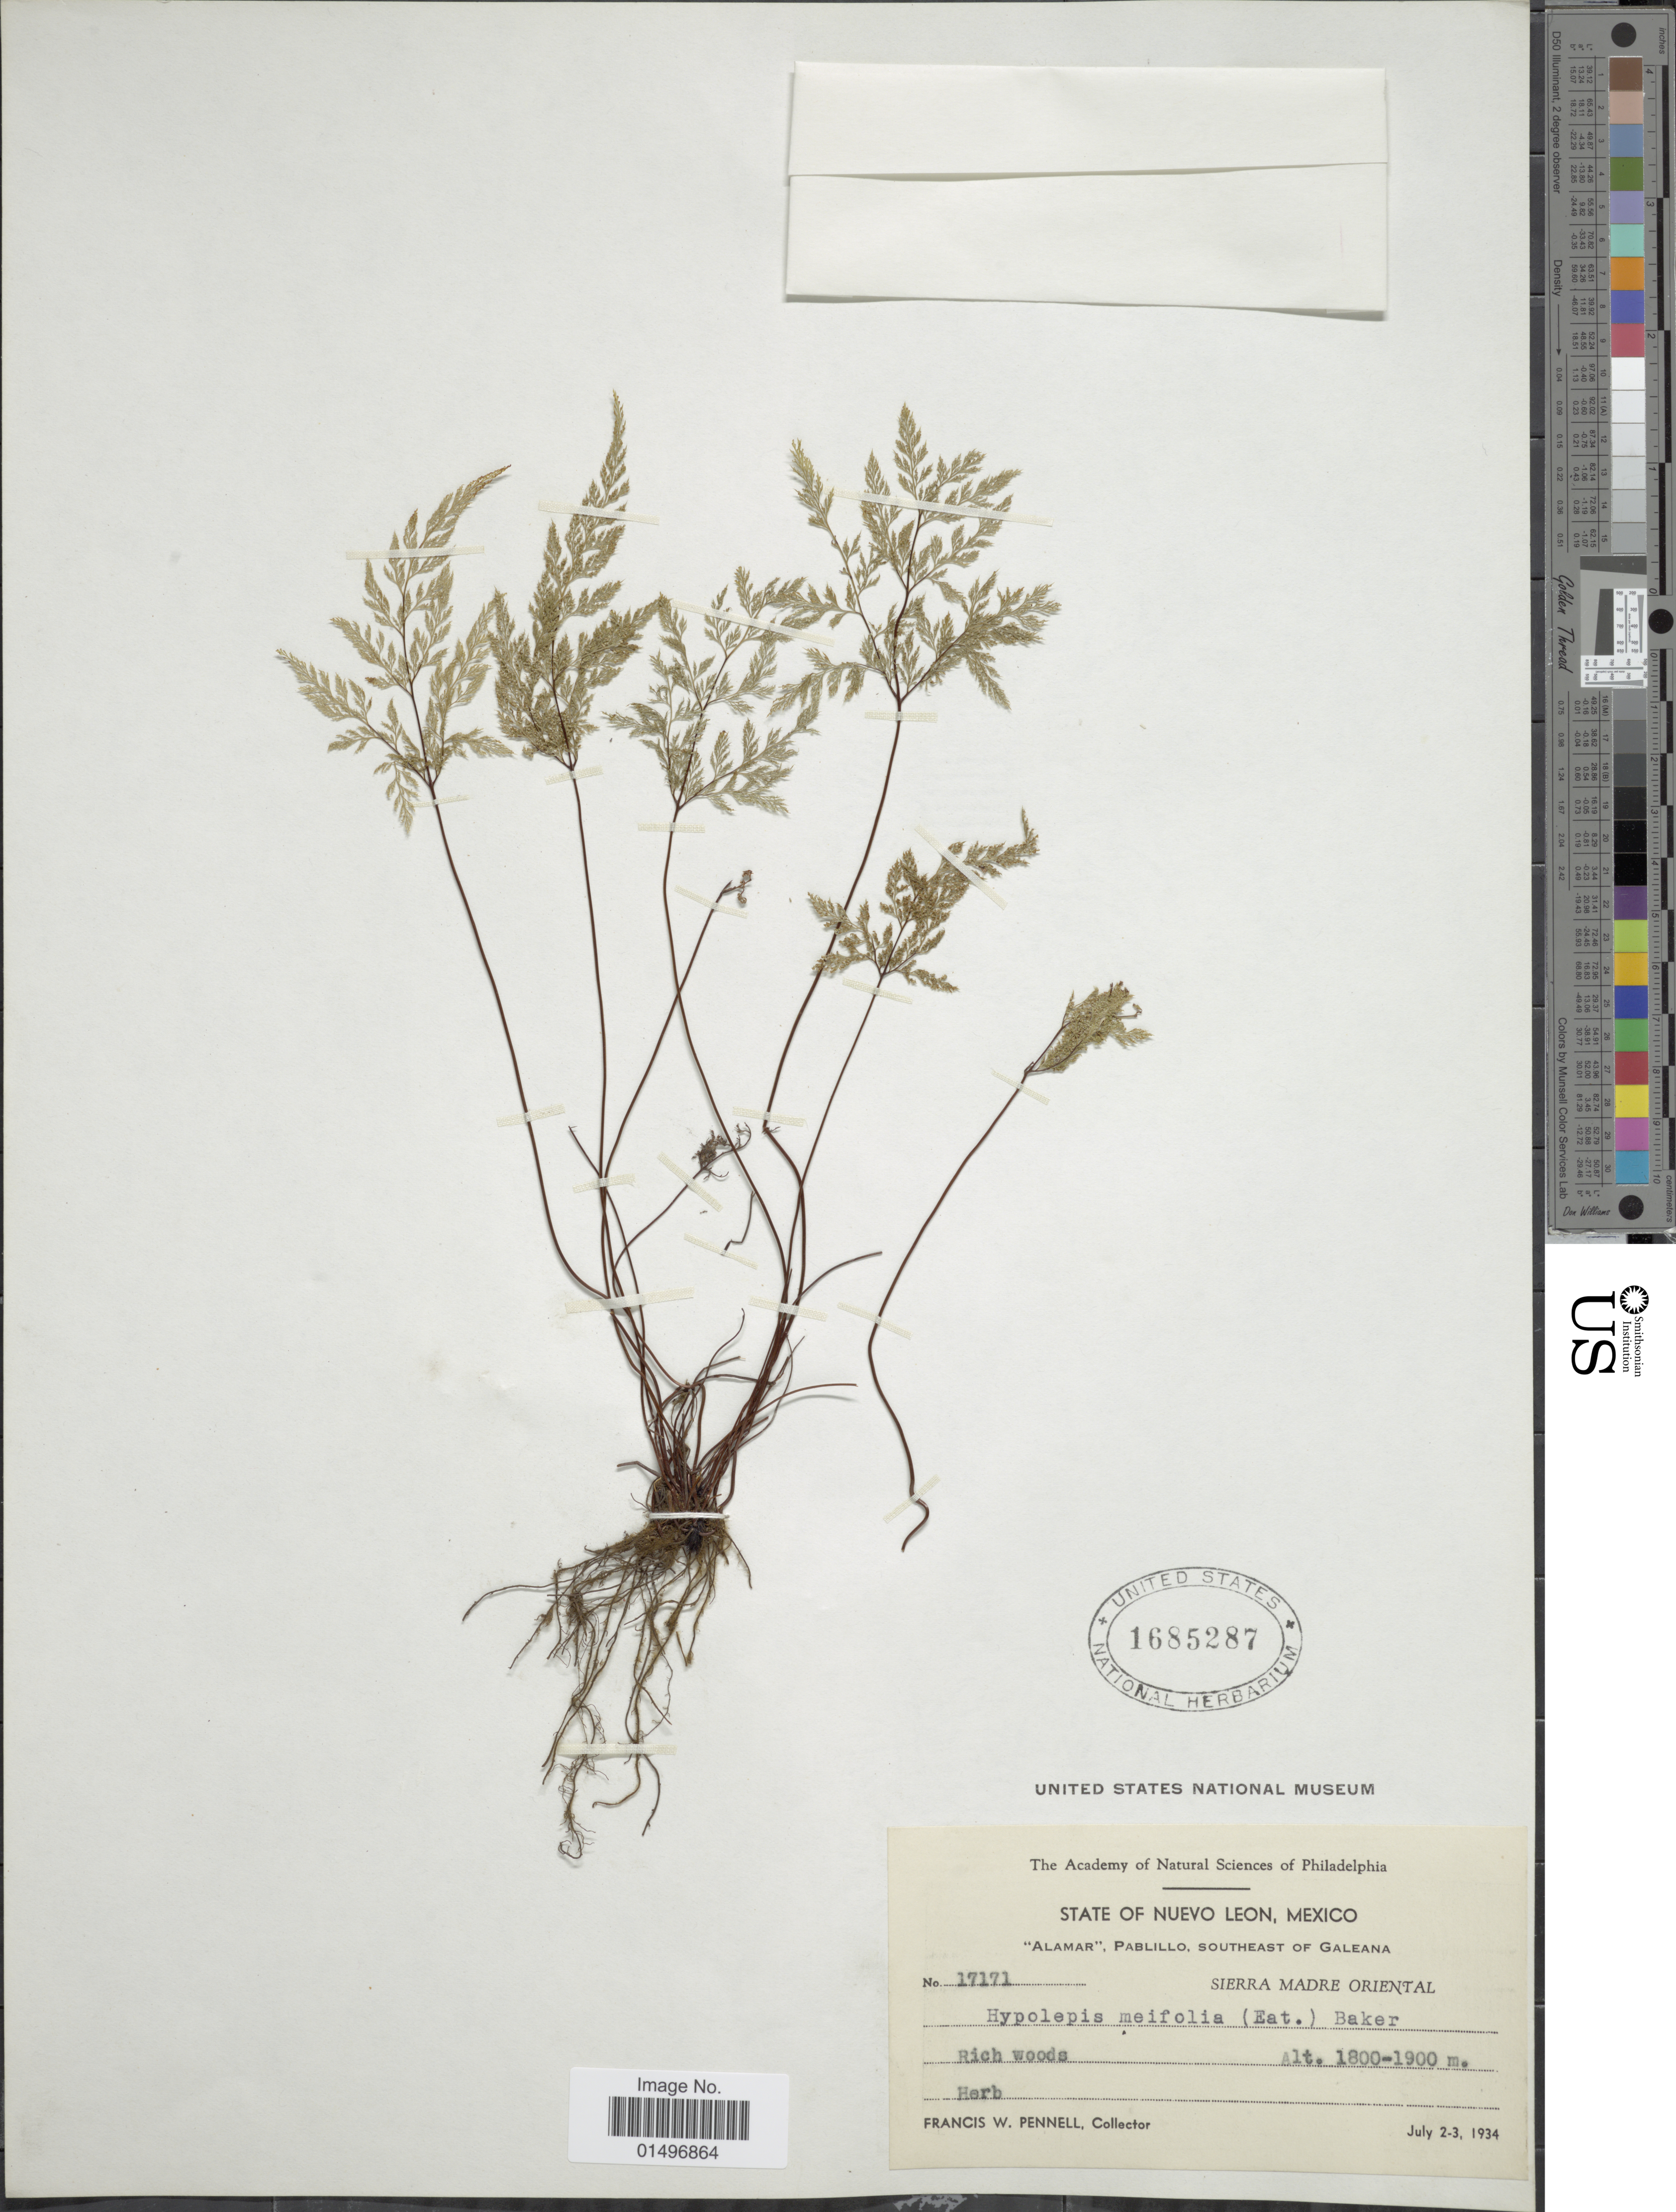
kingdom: Plantae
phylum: Tracheophyta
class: Polypodiopsida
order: Polypodiales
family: Pteridaceae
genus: Aspidotis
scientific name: Aspidotis meifolia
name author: (D.C. Eaton) Pic. Serm.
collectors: F. W. Pennell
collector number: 17171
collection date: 1934-07-02/1934-07-03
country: Mexico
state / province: Nuevo León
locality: Mexico, "Alamar", Pablillo, southwest of Galeana, Sierra Madre Oriental.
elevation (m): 1800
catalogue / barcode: US 1685287